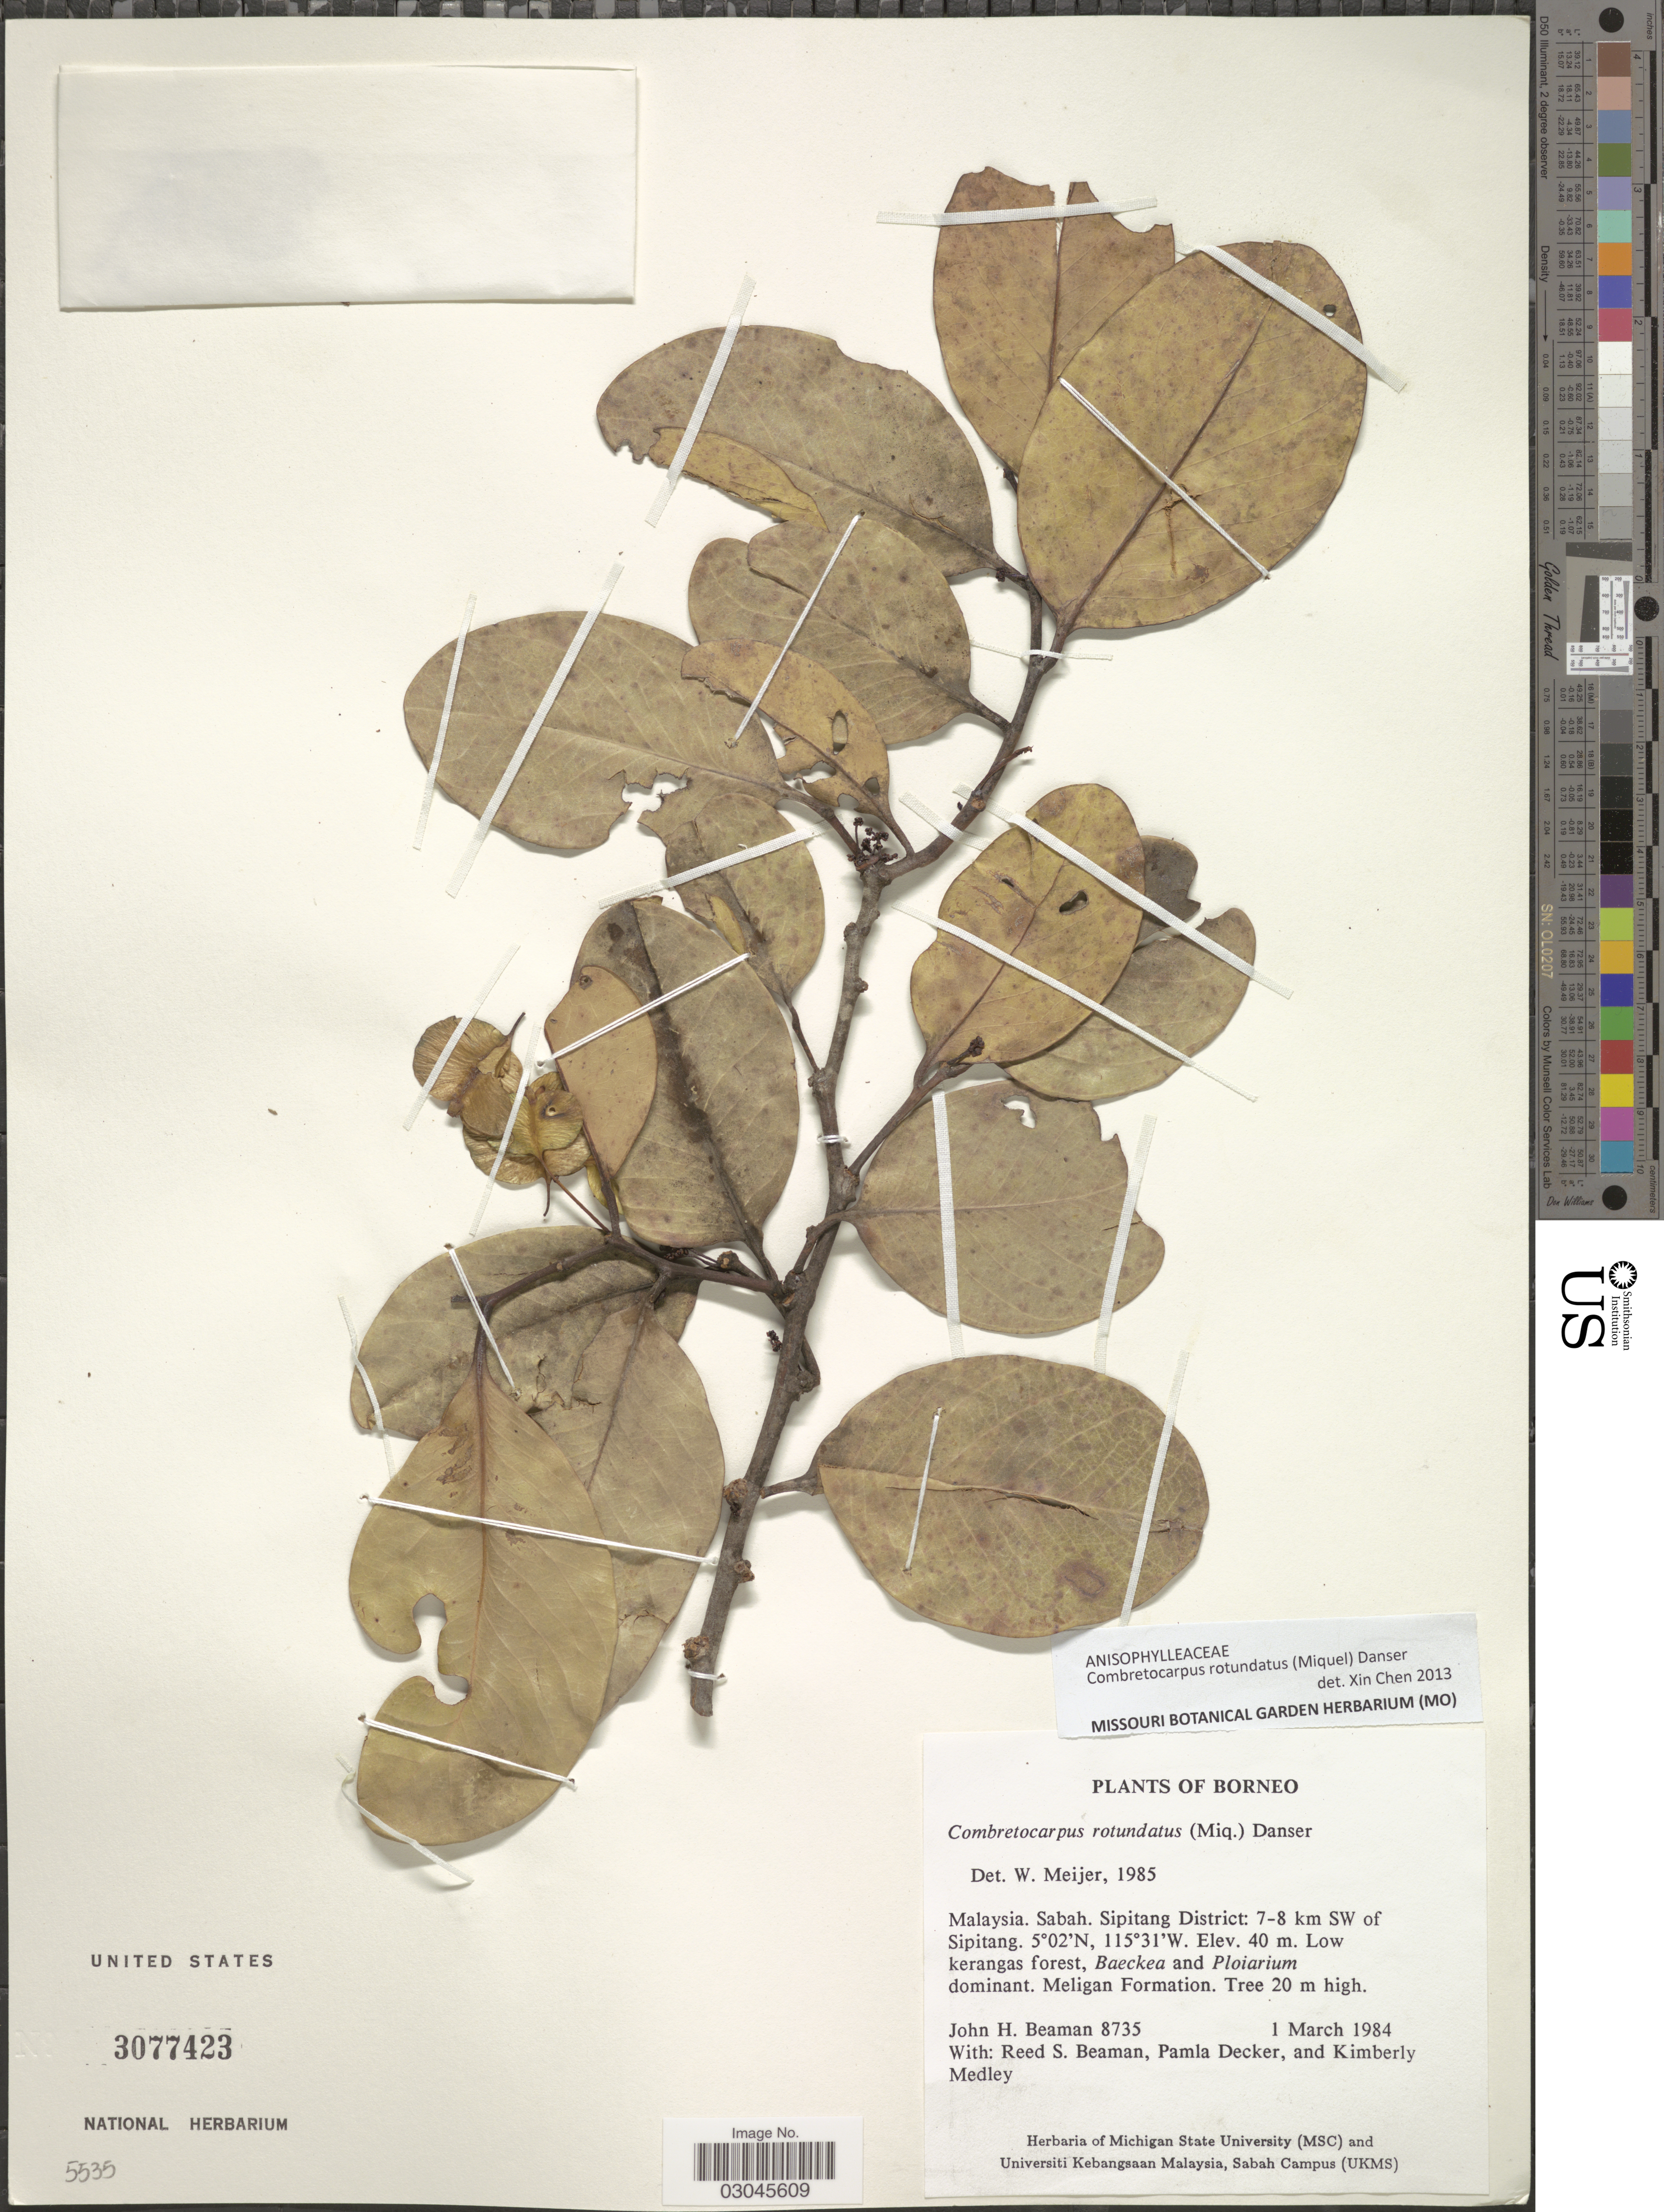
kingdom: Plantae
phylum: Tracheophyta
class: Magnoliopsida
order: Cucurbitales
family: Anisophylleaceae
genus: Combretocarpus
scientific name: Combretocarpus rotundatus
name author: (Miq.) Danser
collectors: J. H. Beaman, R. S. Beaman, P. Decker & K. Medley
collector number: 8735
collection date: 1984-03-01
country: Malaysia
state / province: Sabah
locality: Sipitang District: 7-8 km SW of Sipitang.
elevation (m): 40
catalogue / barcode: US 3077423